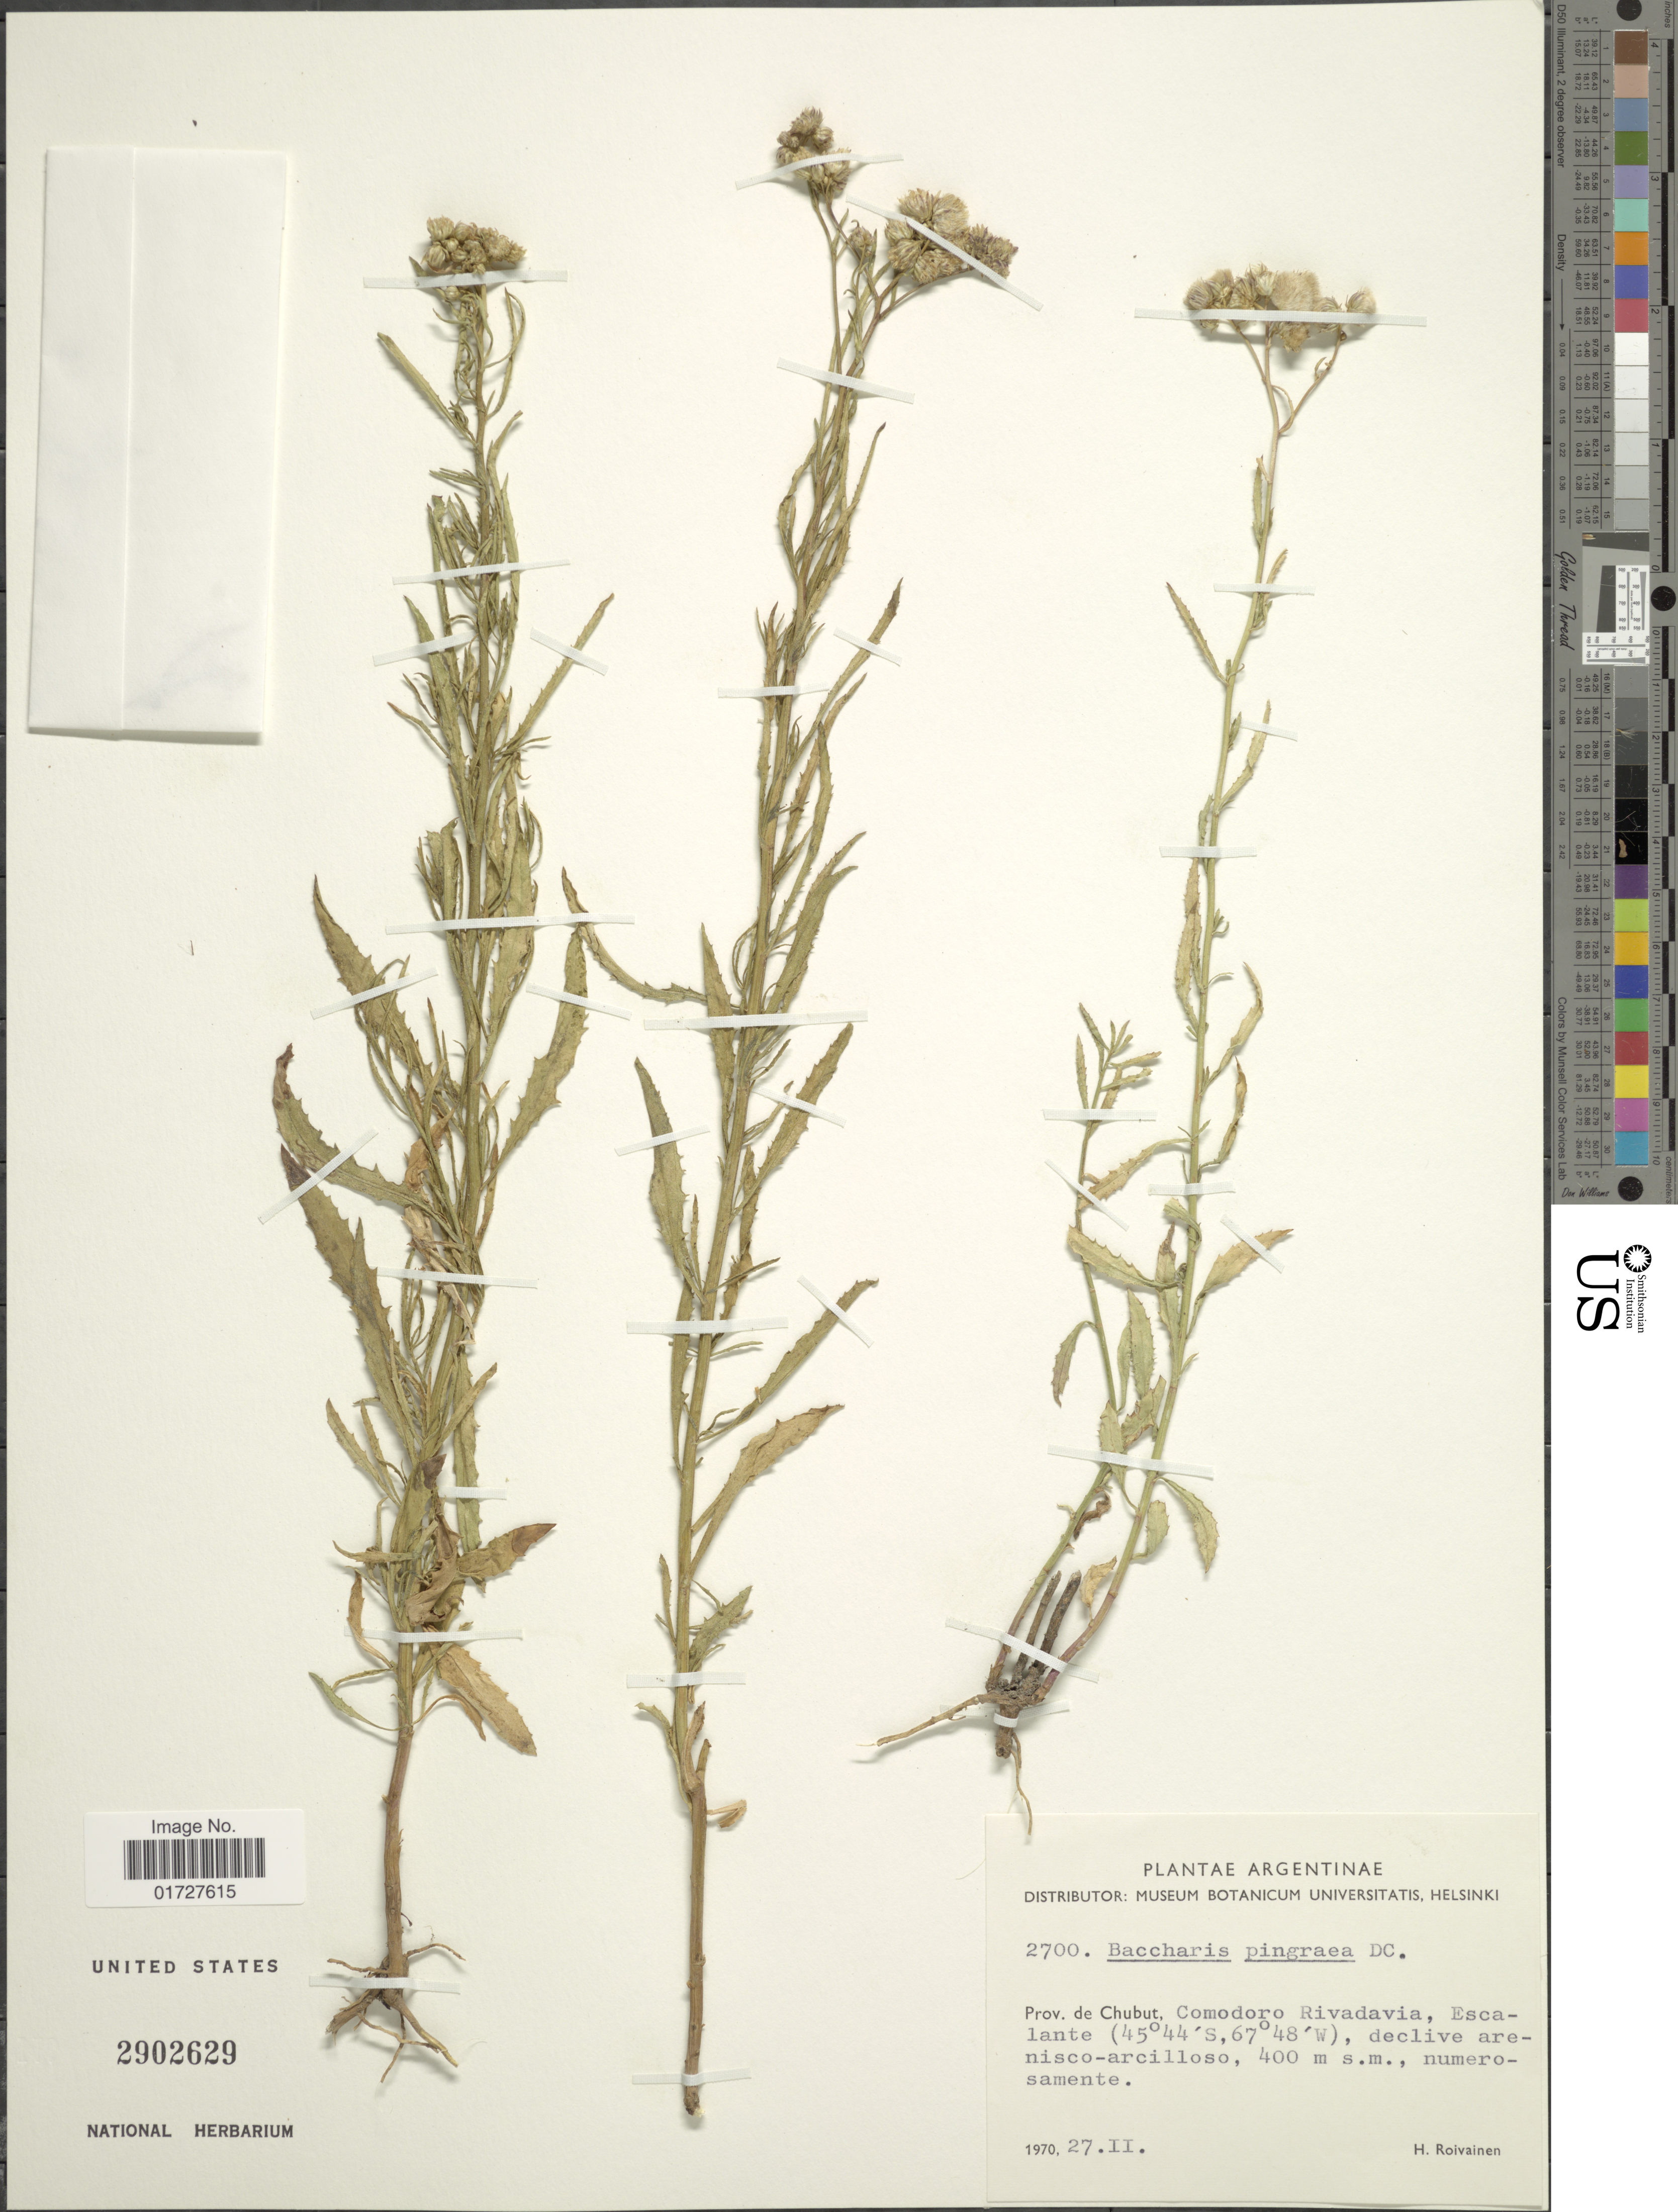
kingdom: Plantae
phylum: Tracheophyta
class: Magnoliopsida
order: Asterales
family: Asteraceae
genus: Baccharis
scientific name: Baccharis pingraea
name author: DC.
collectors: H. Roivainen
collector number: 2700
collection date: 1970-02-27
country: Argentina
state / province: Chubut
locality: Comodoro Rivadavia, Escalante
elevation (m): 400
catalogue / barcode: US 2902629